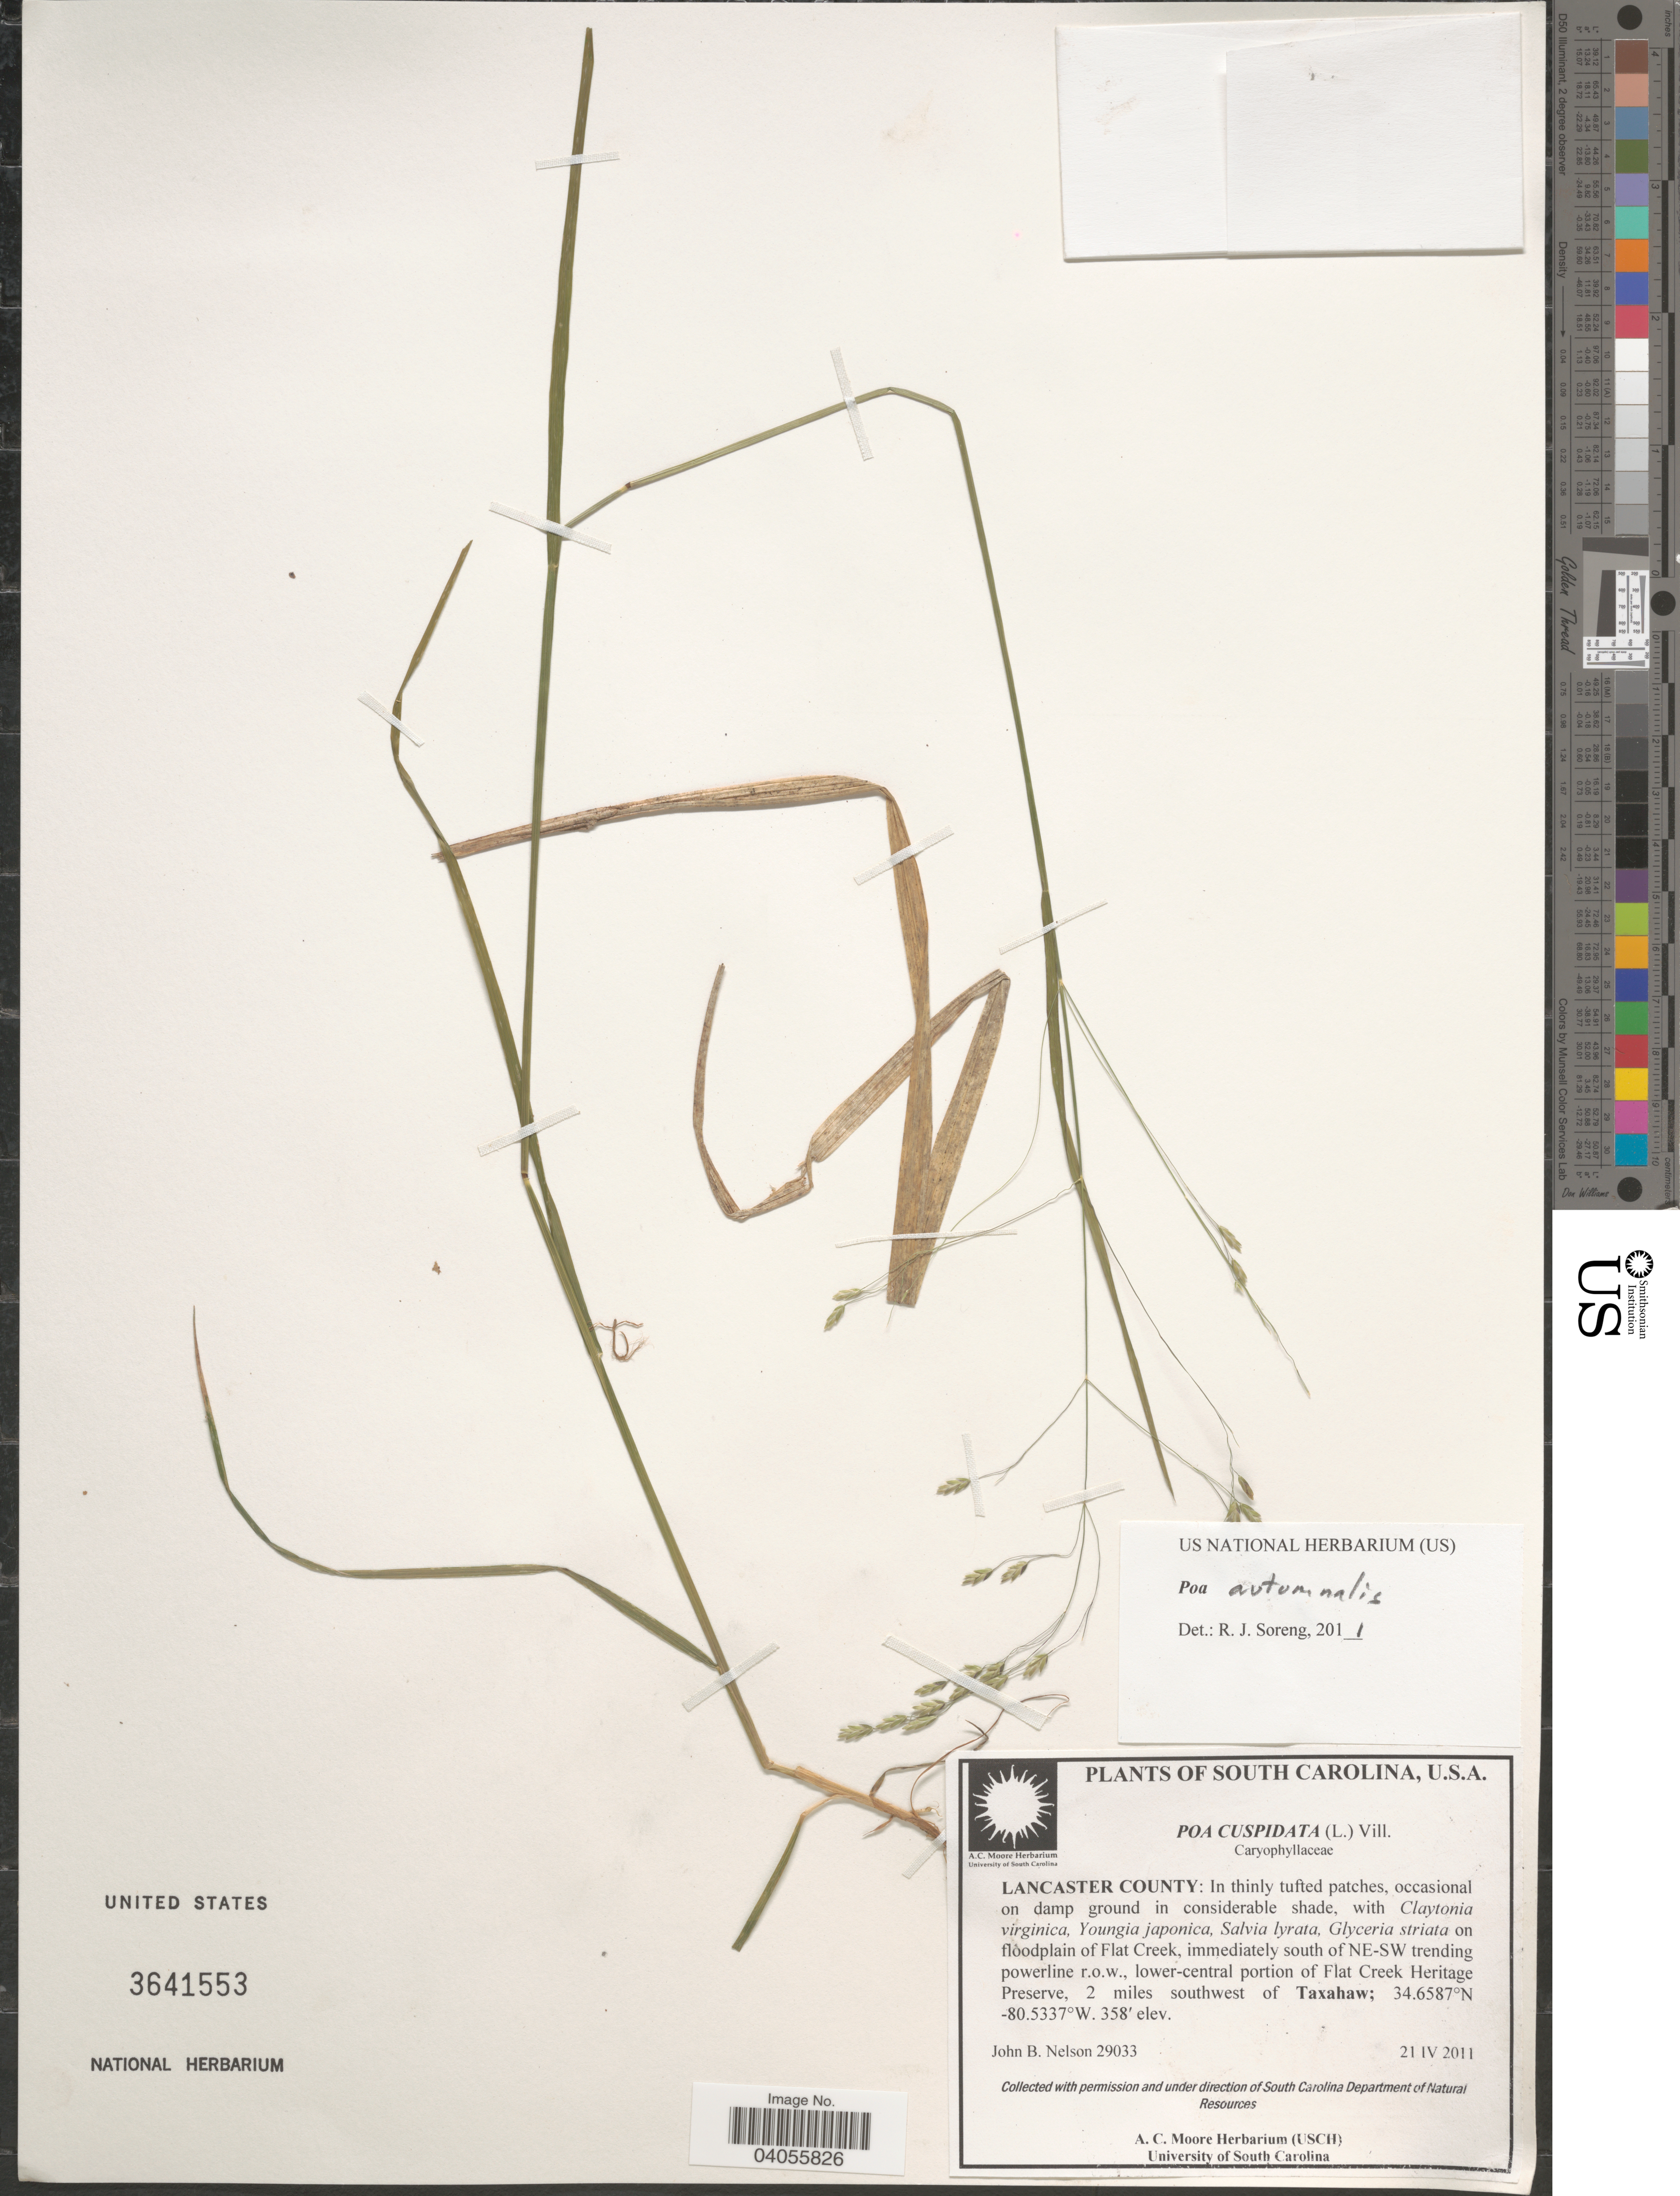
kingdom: Plantae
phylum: Tracheophyta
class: Liliopsida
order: Poales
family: Poaceae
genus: Poa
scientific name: Poa autumnalis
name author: Muhl. ex Elliott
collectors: J. B. Nelson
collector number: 29033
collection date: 2011-04-21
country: United States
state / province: South Carolina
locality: Lancaster County: On floodplain of Flat Creek, immediately south of NE-SW trending powerline r.o.w., lower-central portion of Flat Creek Heritage Preserve, 2 miles southwest of Taxahaw.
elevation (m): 109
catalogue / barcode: US 3641553